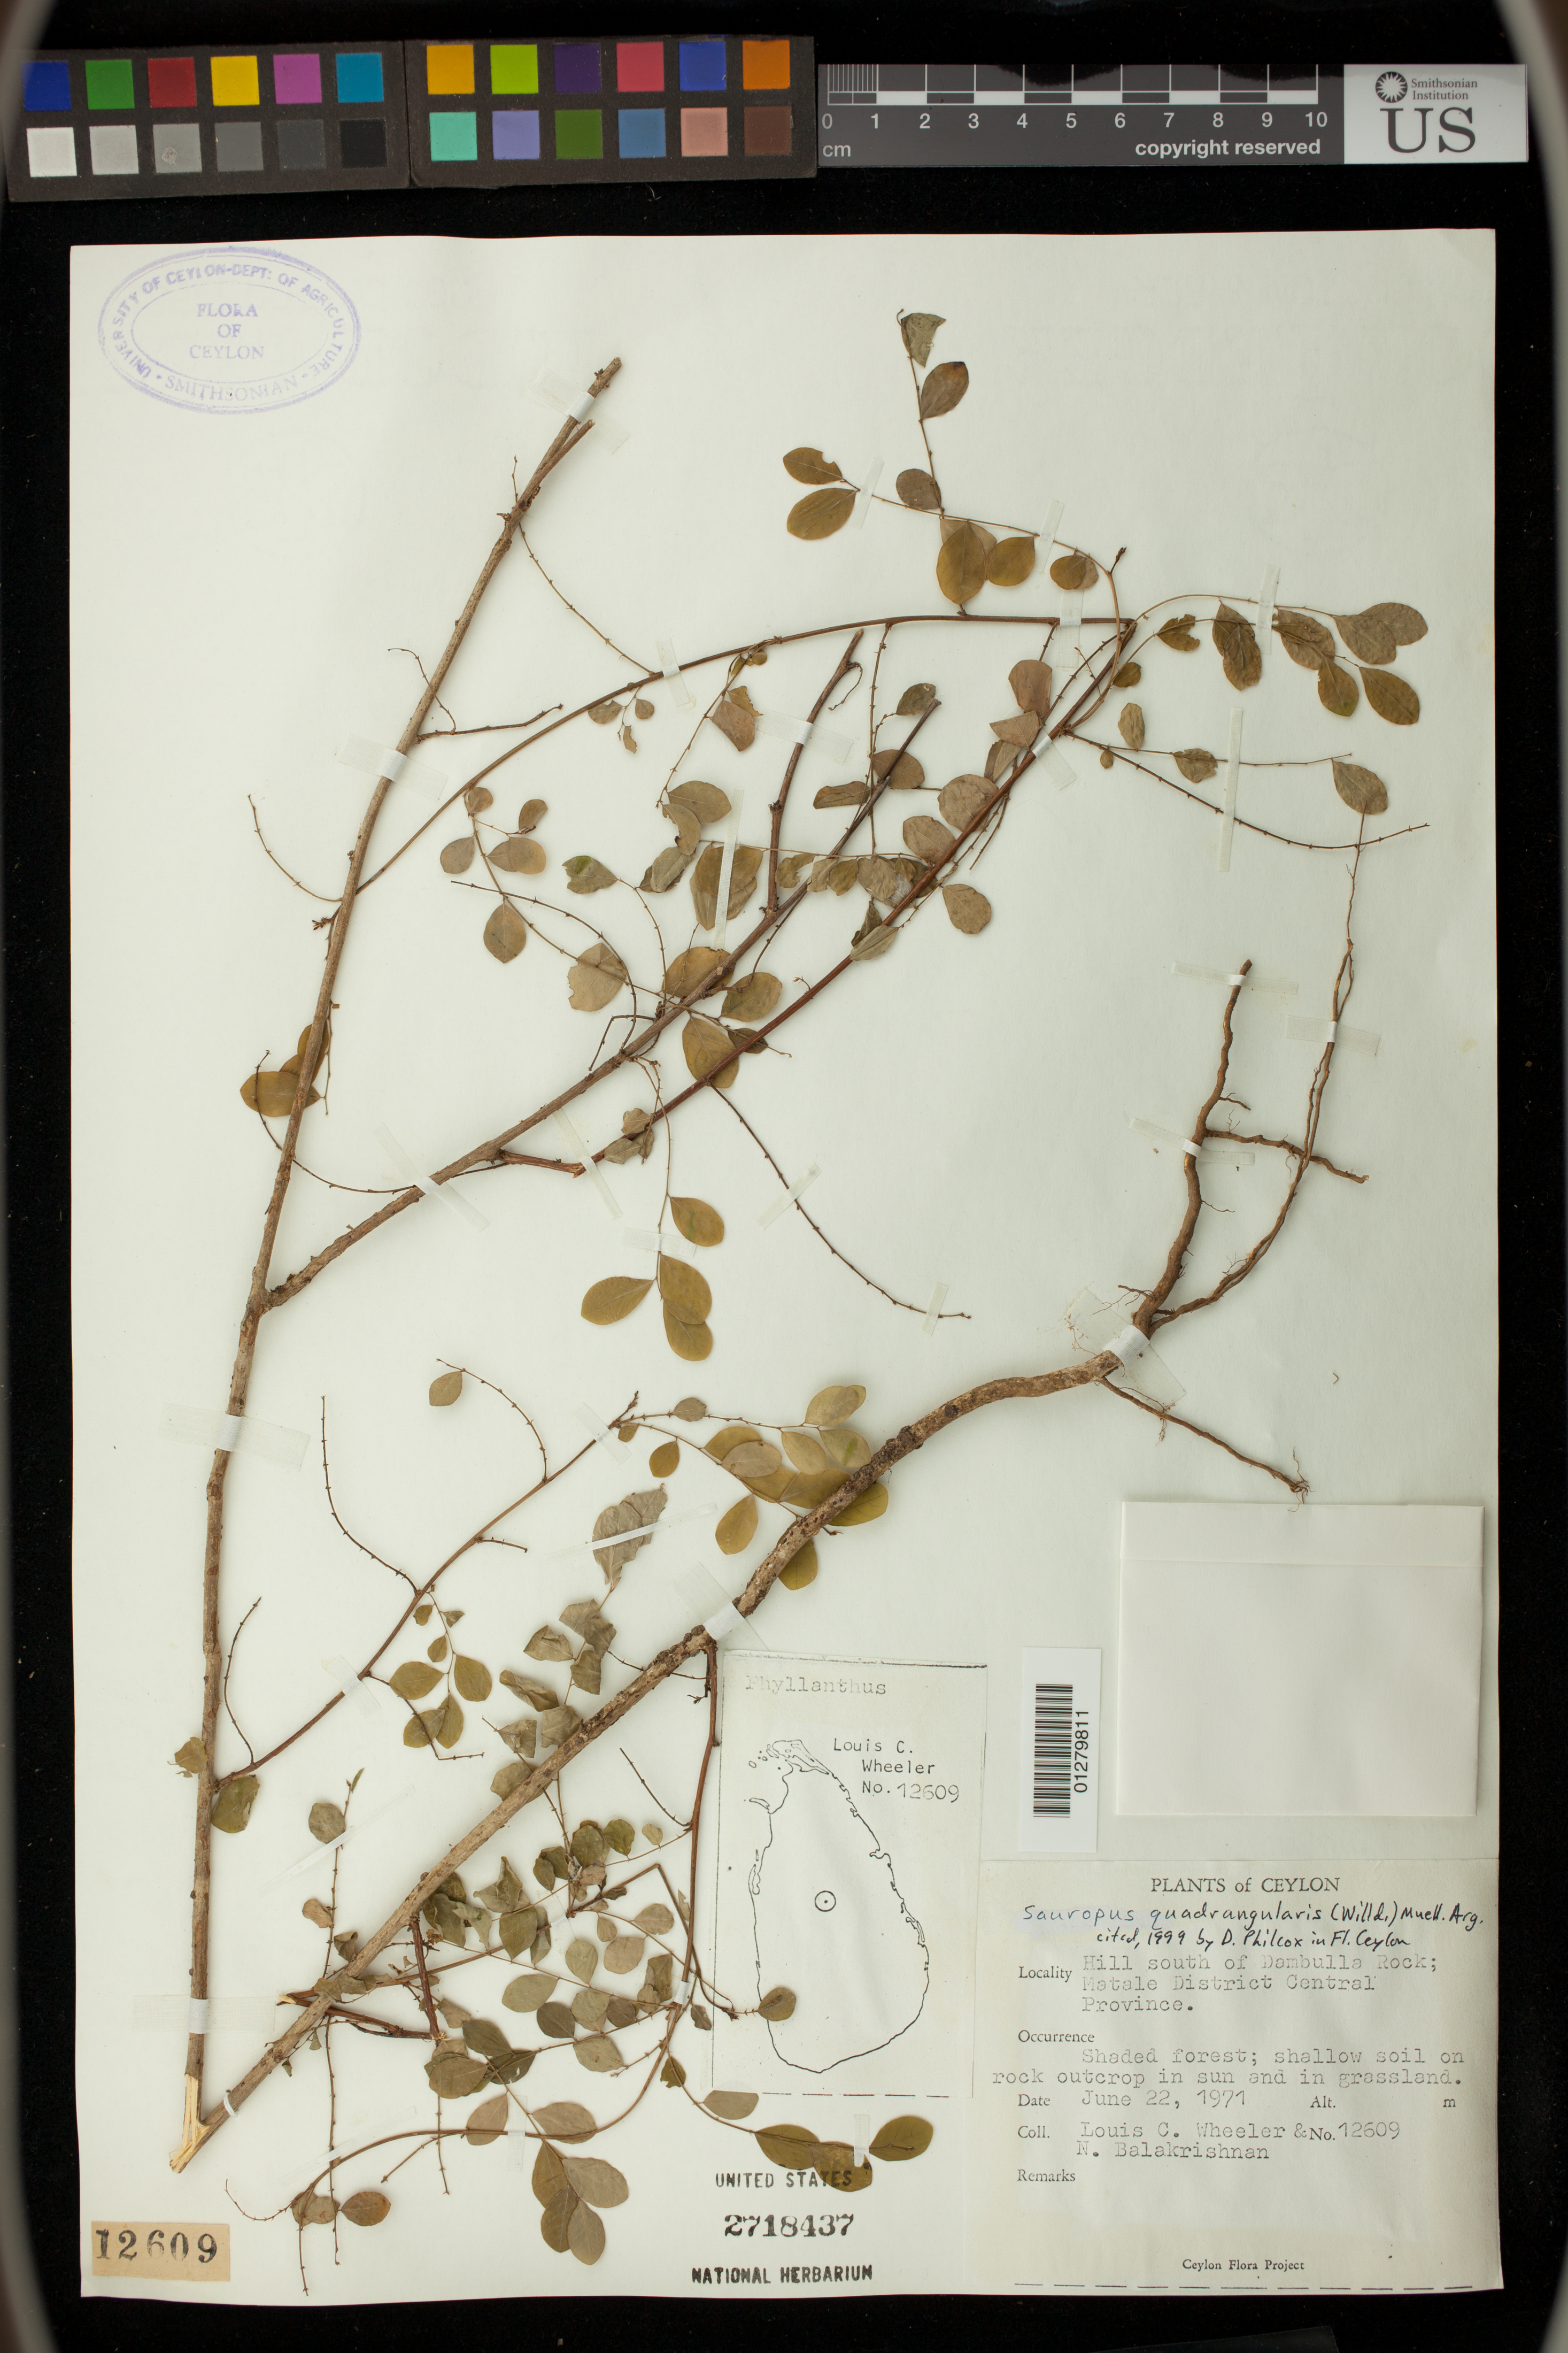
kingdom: Plantae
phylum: Tracheophyta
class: Magnoliopsida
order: Malpighiales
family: Phyllanthaceae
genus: Sauropus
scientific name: Sauropus quadrangularis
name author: (Willd.) Müll. Arg.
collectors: L. C. Wheeler & N. Balakrishnan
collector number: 12609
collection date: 1971-06-22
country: Sri Lanka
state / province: Central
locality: Hill south of Dambulla Rock; Matale District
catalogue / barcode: US 2718437